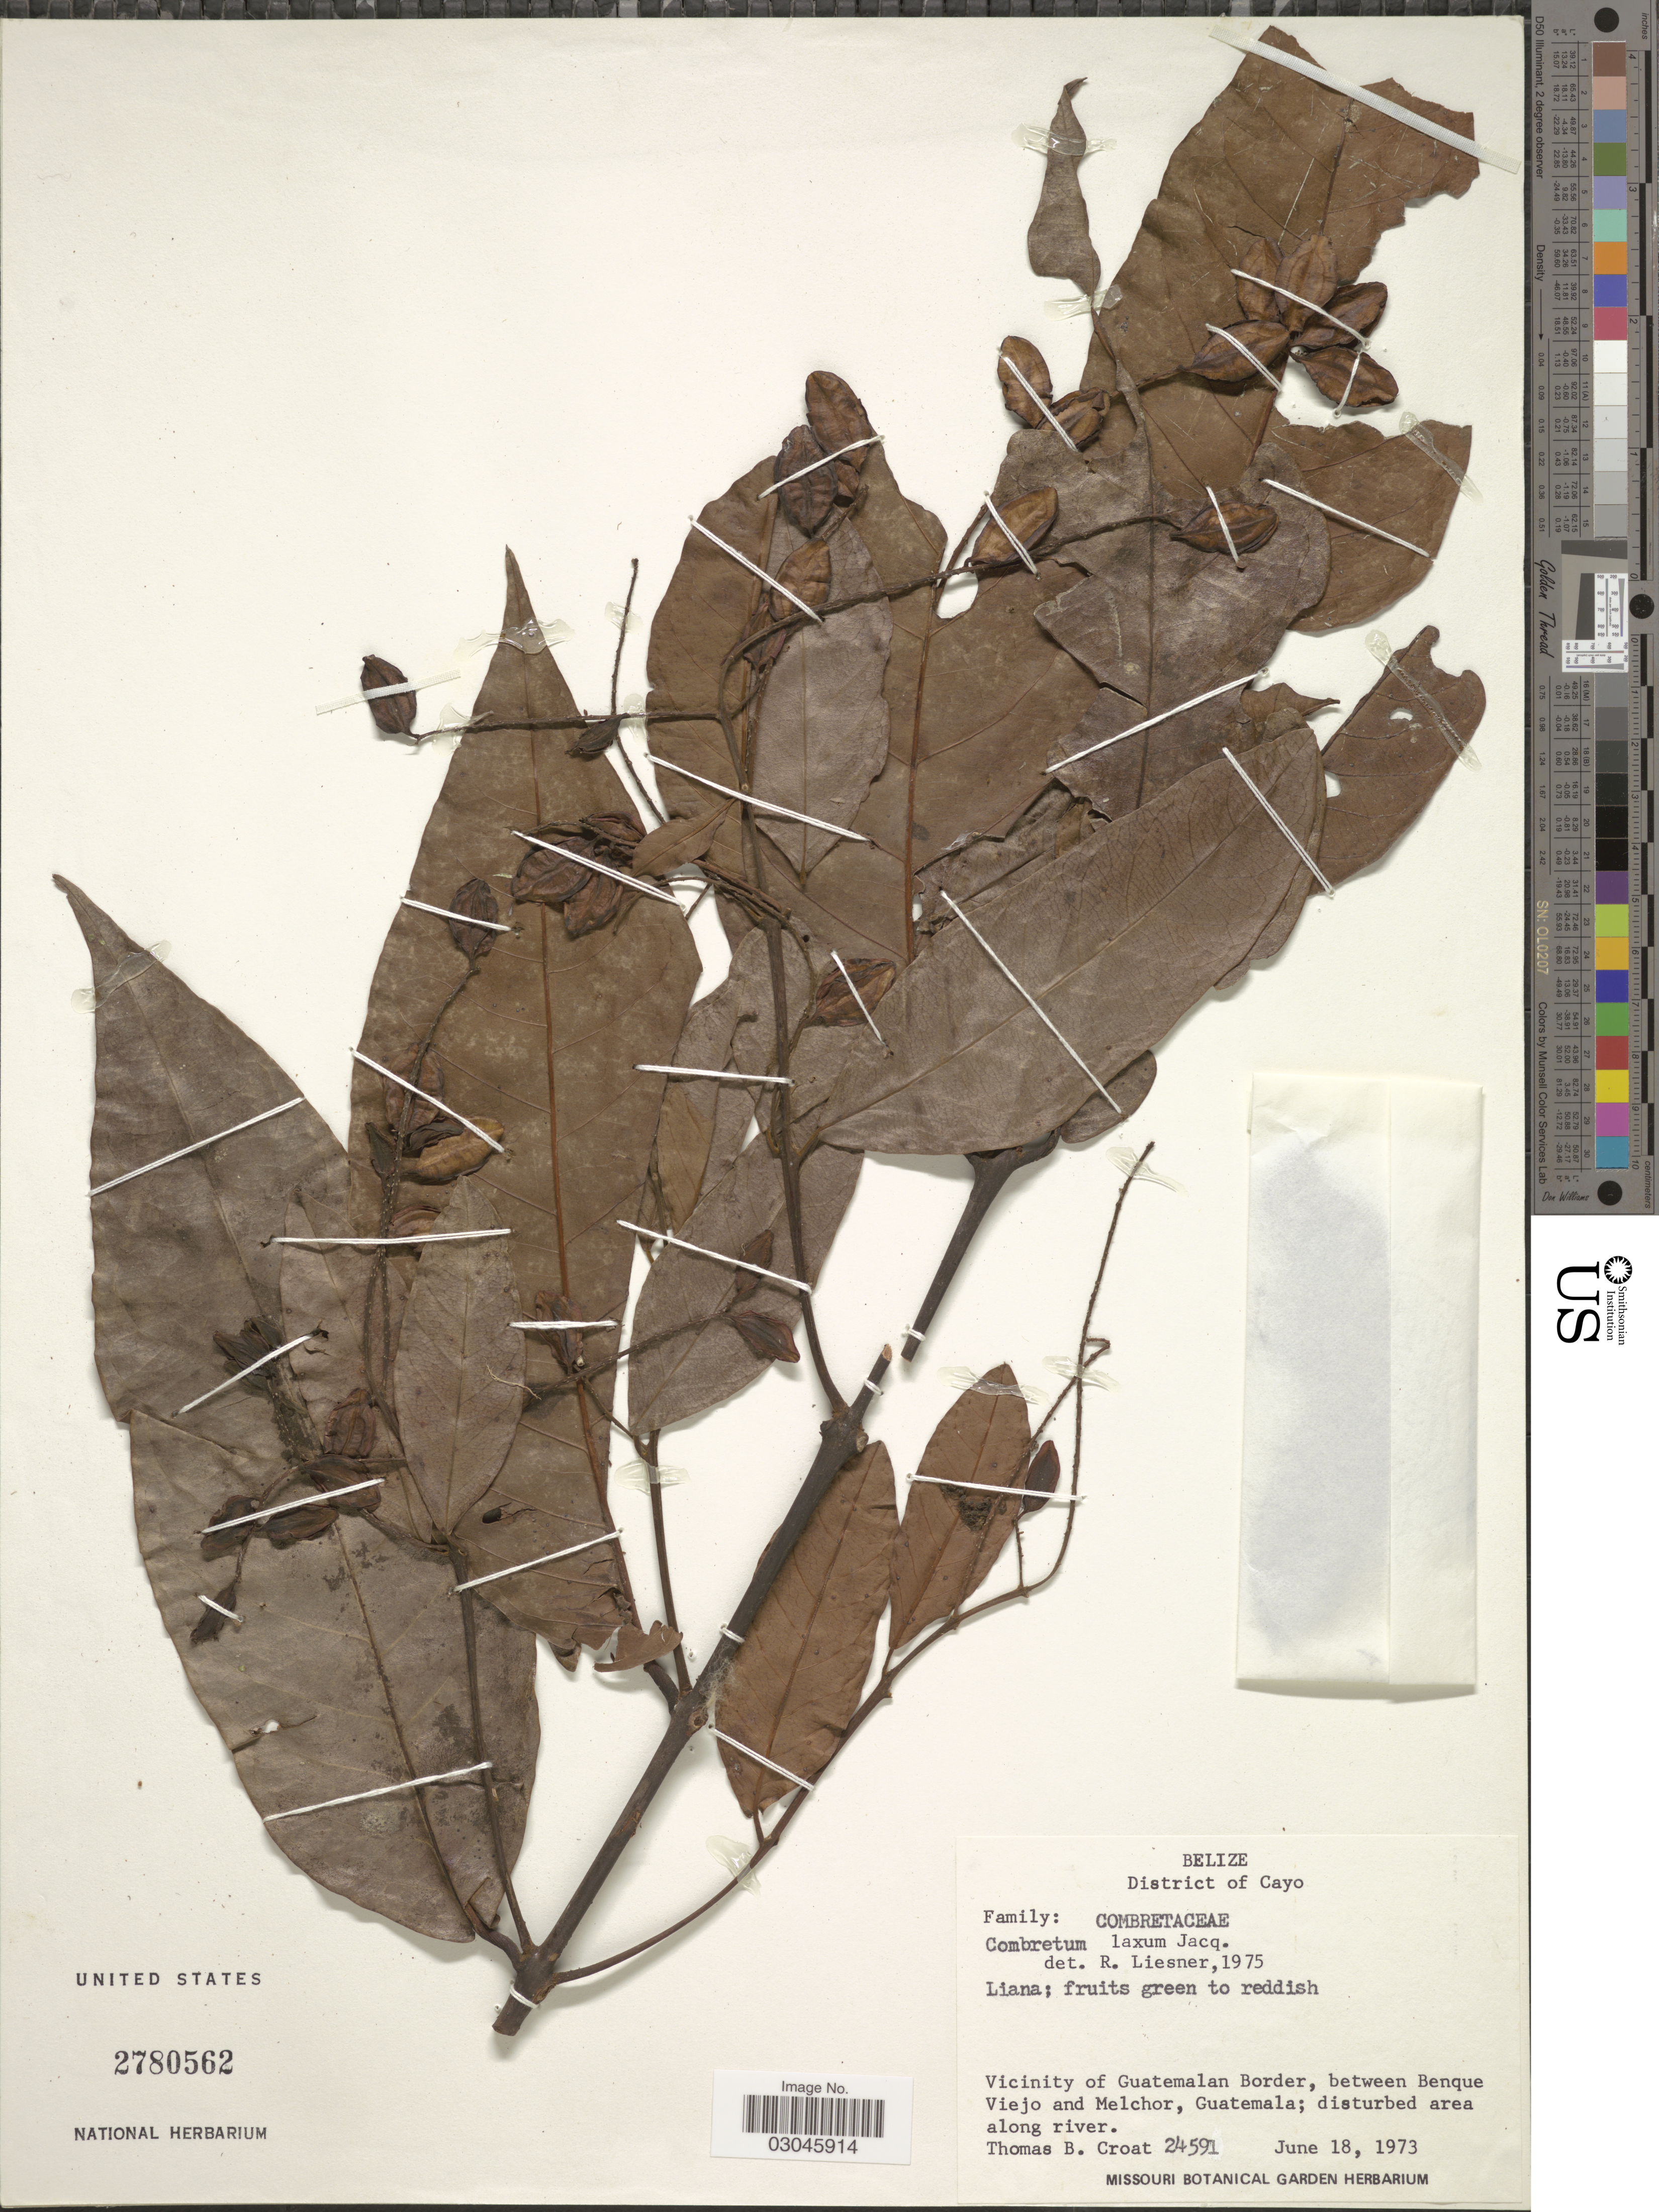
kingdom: Plantae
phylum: Tracheophyta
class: Magnoliopsida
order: Myrtales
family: Combretaceae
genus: Combretum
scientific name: Combretum laxum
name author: Jacq.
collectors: T. B. Croat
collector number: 24591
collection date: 1973-06-18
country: Belize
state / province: Cayo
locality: District of Cayo. Vicinity of Guatemalan Border, between Benque Viejo and Melchor; Disturbed area along river.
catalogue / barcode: US 2780562